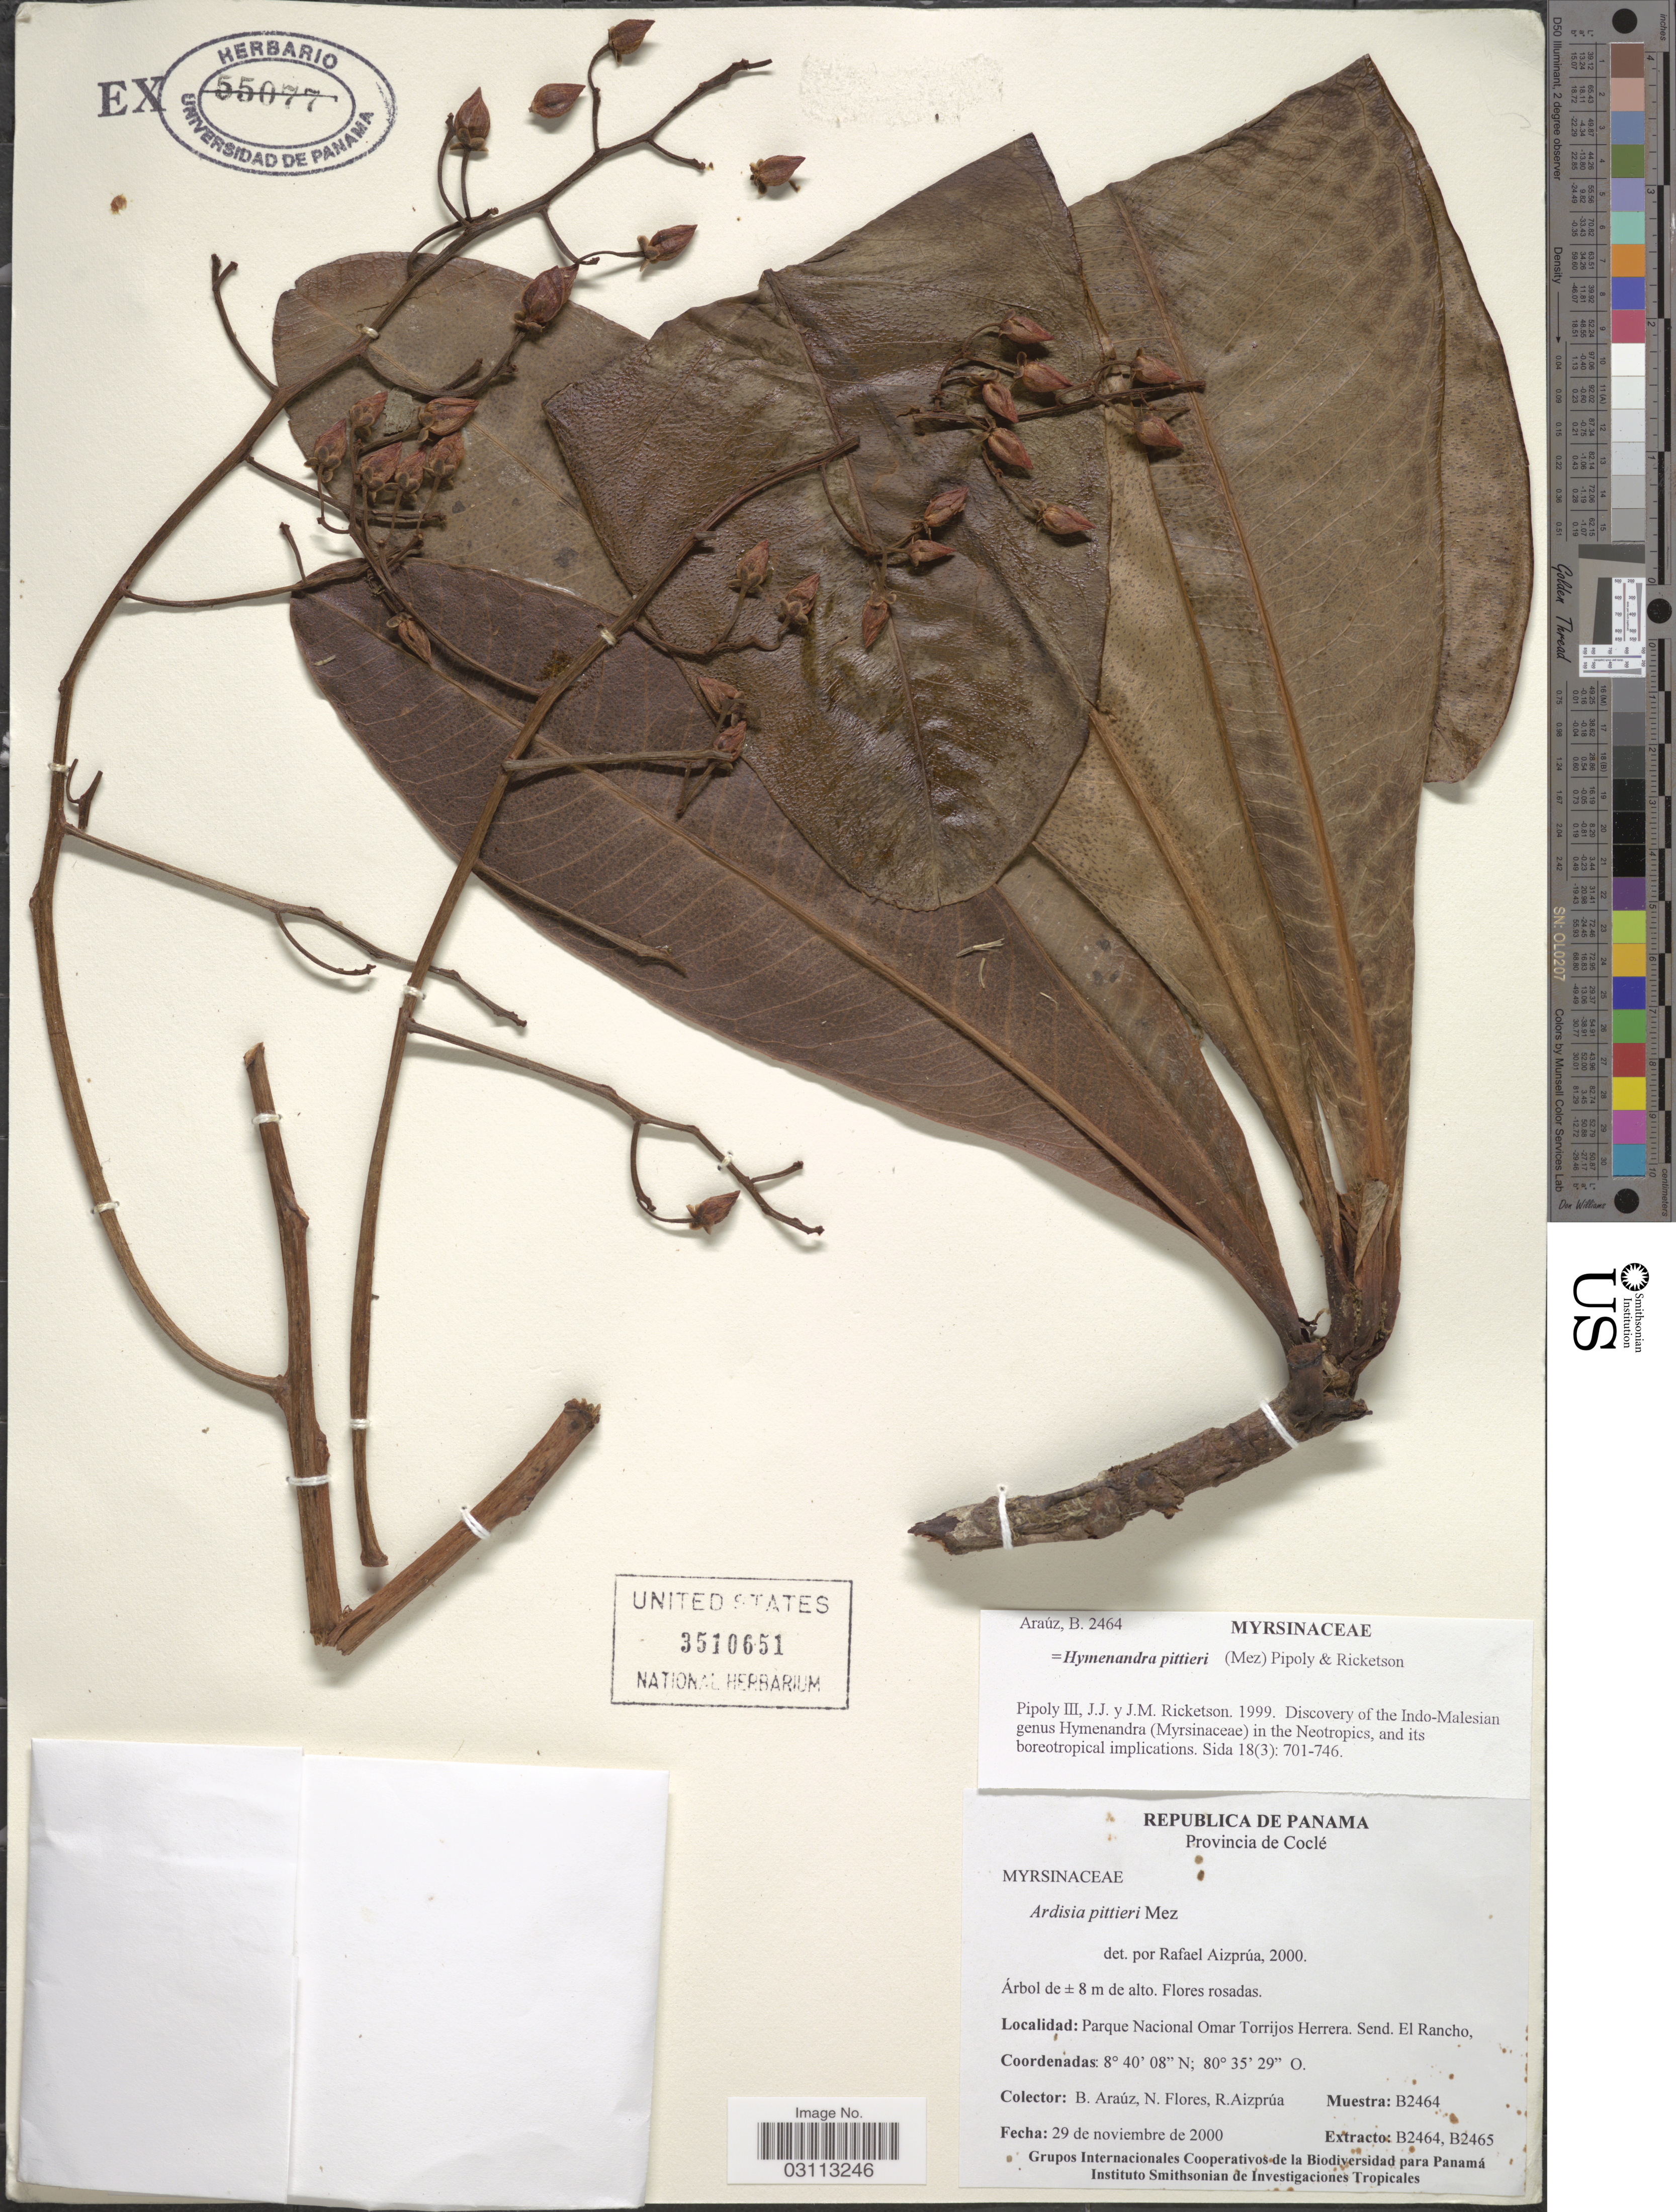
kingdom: Plantae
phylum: Tracheophyta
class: Magnoliopsida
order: Ericales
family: Primulaceae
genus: Hymenandra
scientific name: Hymenandra pittieri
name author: (Mez) Pipoly & Ricketson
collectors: B. Araúz, N. Flores & R. Aizprúa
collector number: B2464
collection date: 2000-11-29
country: Panama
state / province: Coclé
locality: Provincia de Coclé. Parque Nacional Omar Torrijos Herrera. Send. El Rancho.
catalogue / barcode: US 3510651